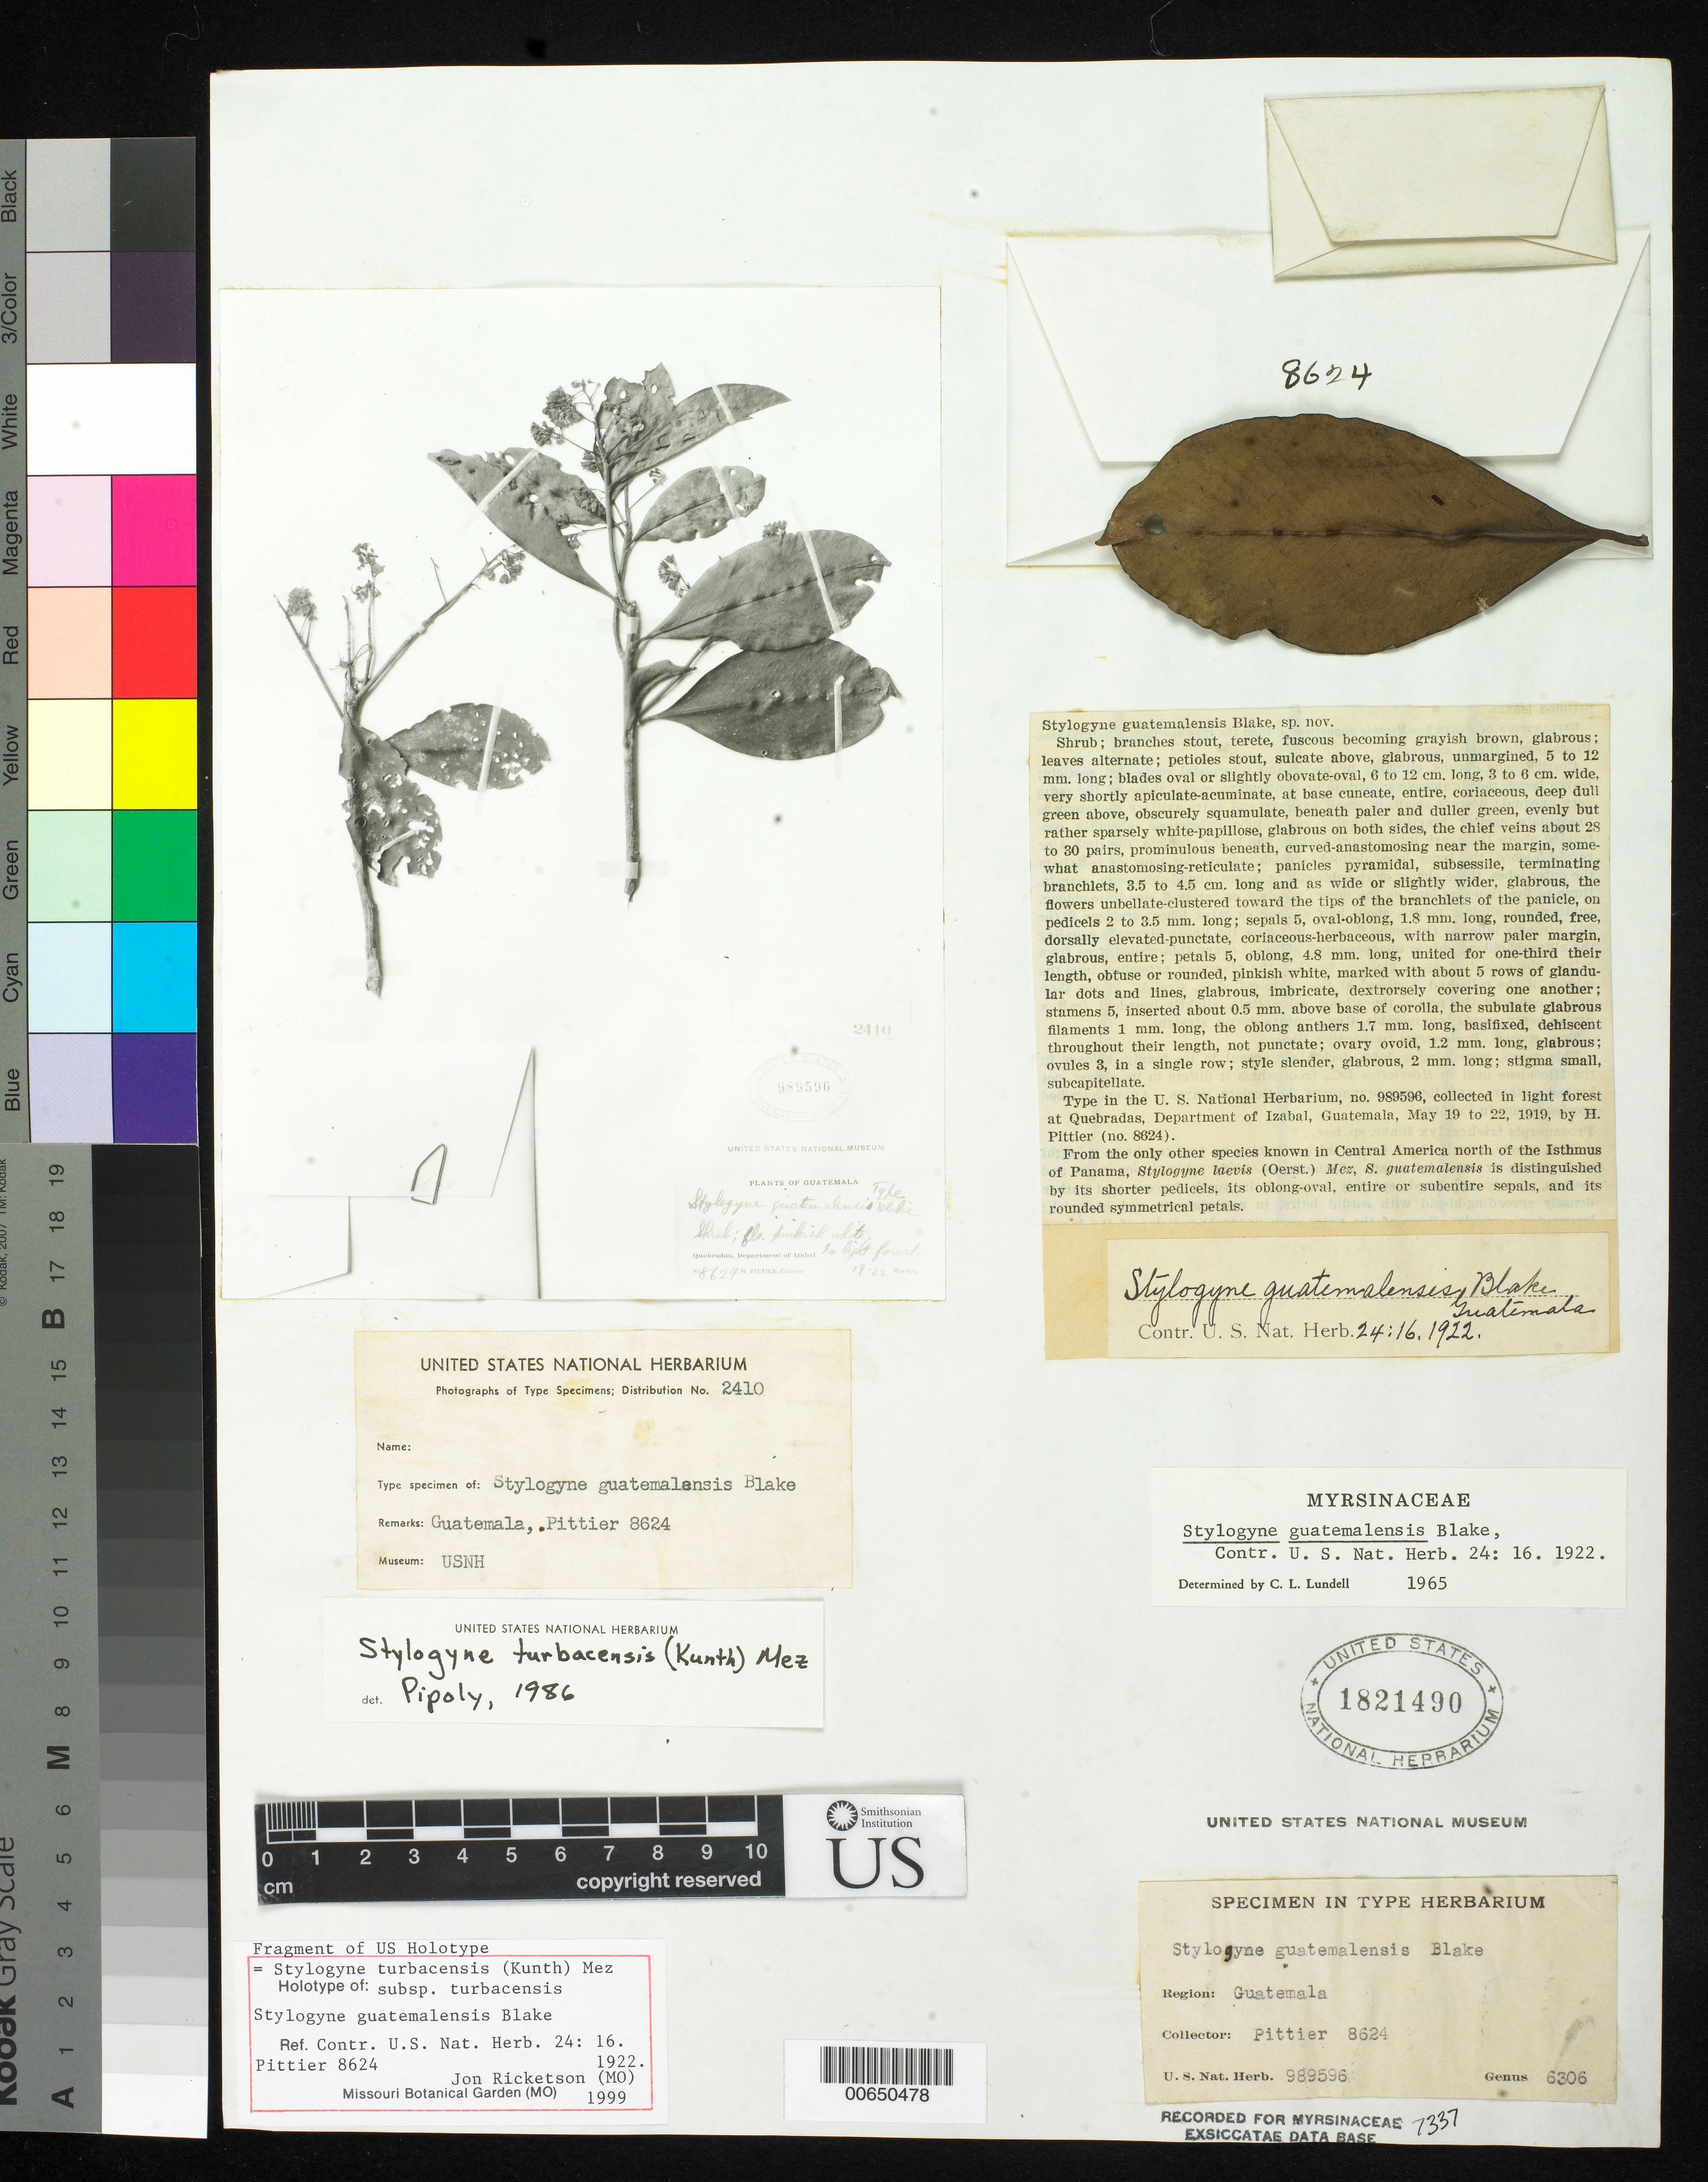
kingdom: Plantae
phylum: Tracheophyta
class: Magnoliopsida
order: Ericales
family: Primulaceae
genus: Stylogyne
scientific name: Stylogyne guatemalensis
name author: S.F. Blake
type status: Isotype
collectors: H. F. Pittier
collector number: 8624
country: Guatemala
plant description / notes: Fragmentary material taken from US holotype.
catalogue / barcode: US 1821490